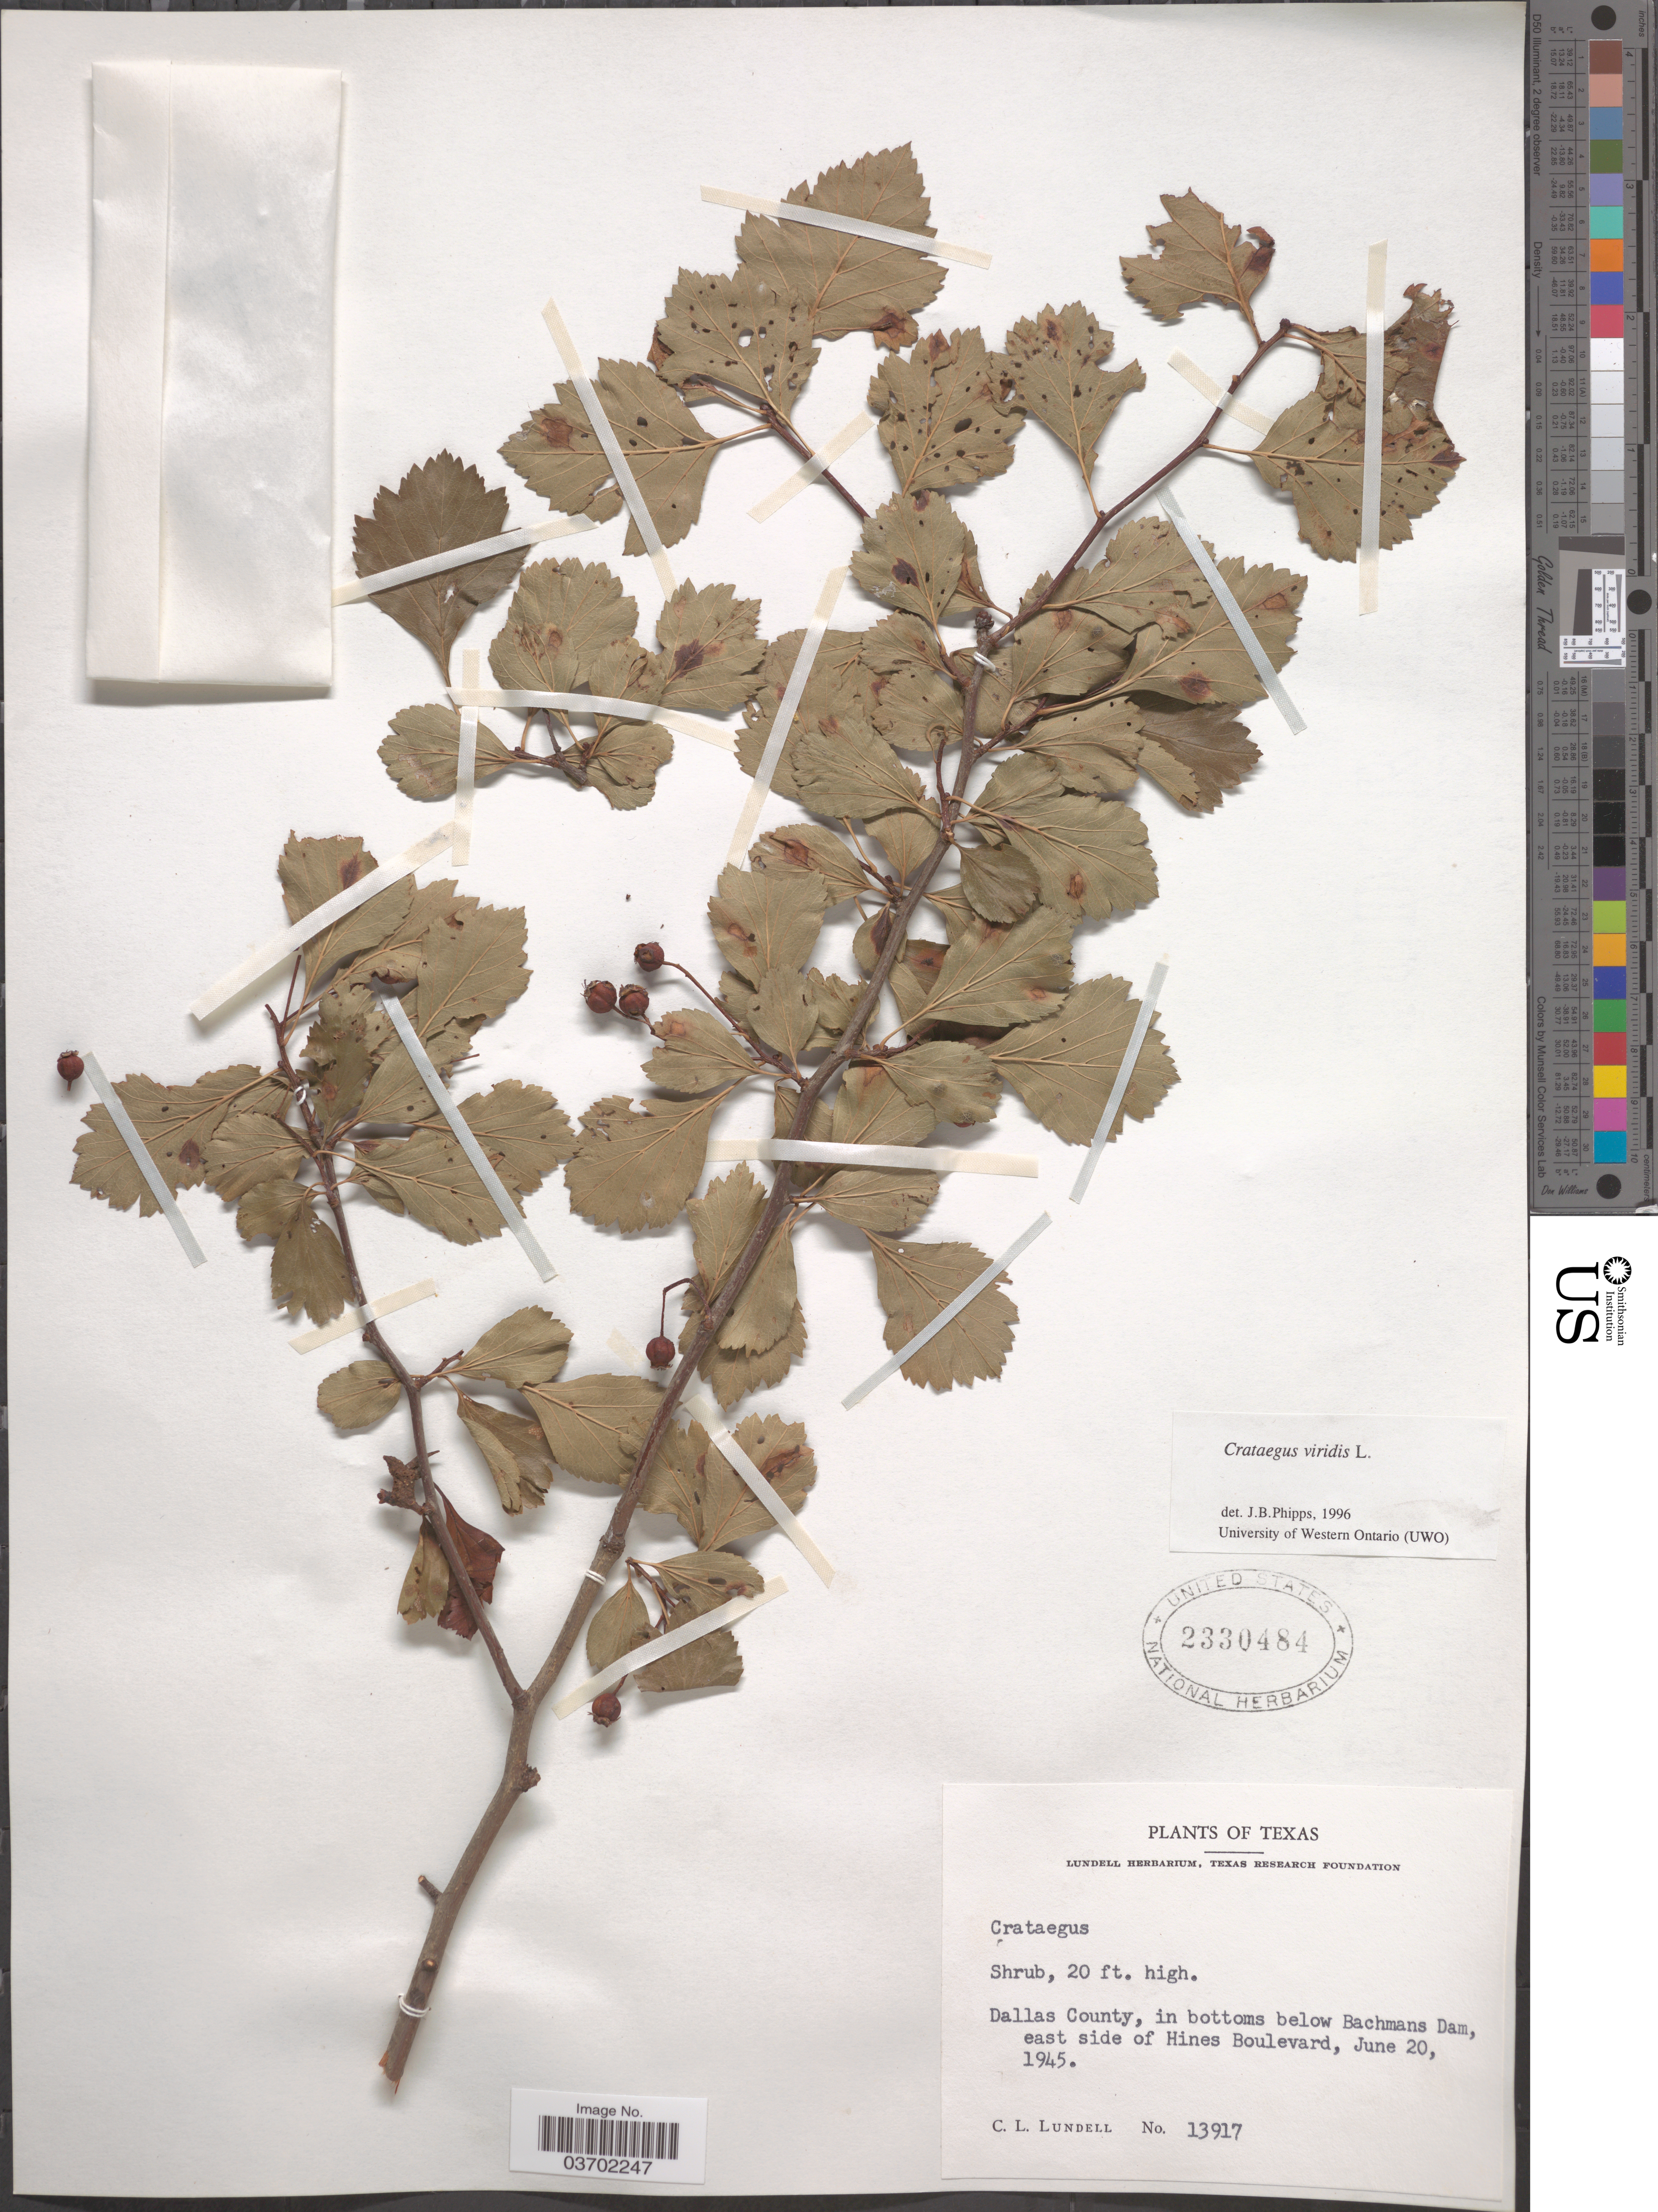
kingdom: Plantae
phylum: Tracheophyta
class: Magnoliopsida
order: Rosales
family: Rosaceae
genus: Crataegus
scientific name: Crataegus viridis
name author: L.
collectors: C. L. Lundell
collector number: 13917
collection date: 1945-06-20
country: United States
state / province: Texas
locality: Dallas County, in bottoms below Bachmans Dam, east side of Hines Boulevard.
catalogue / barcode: US 2330484